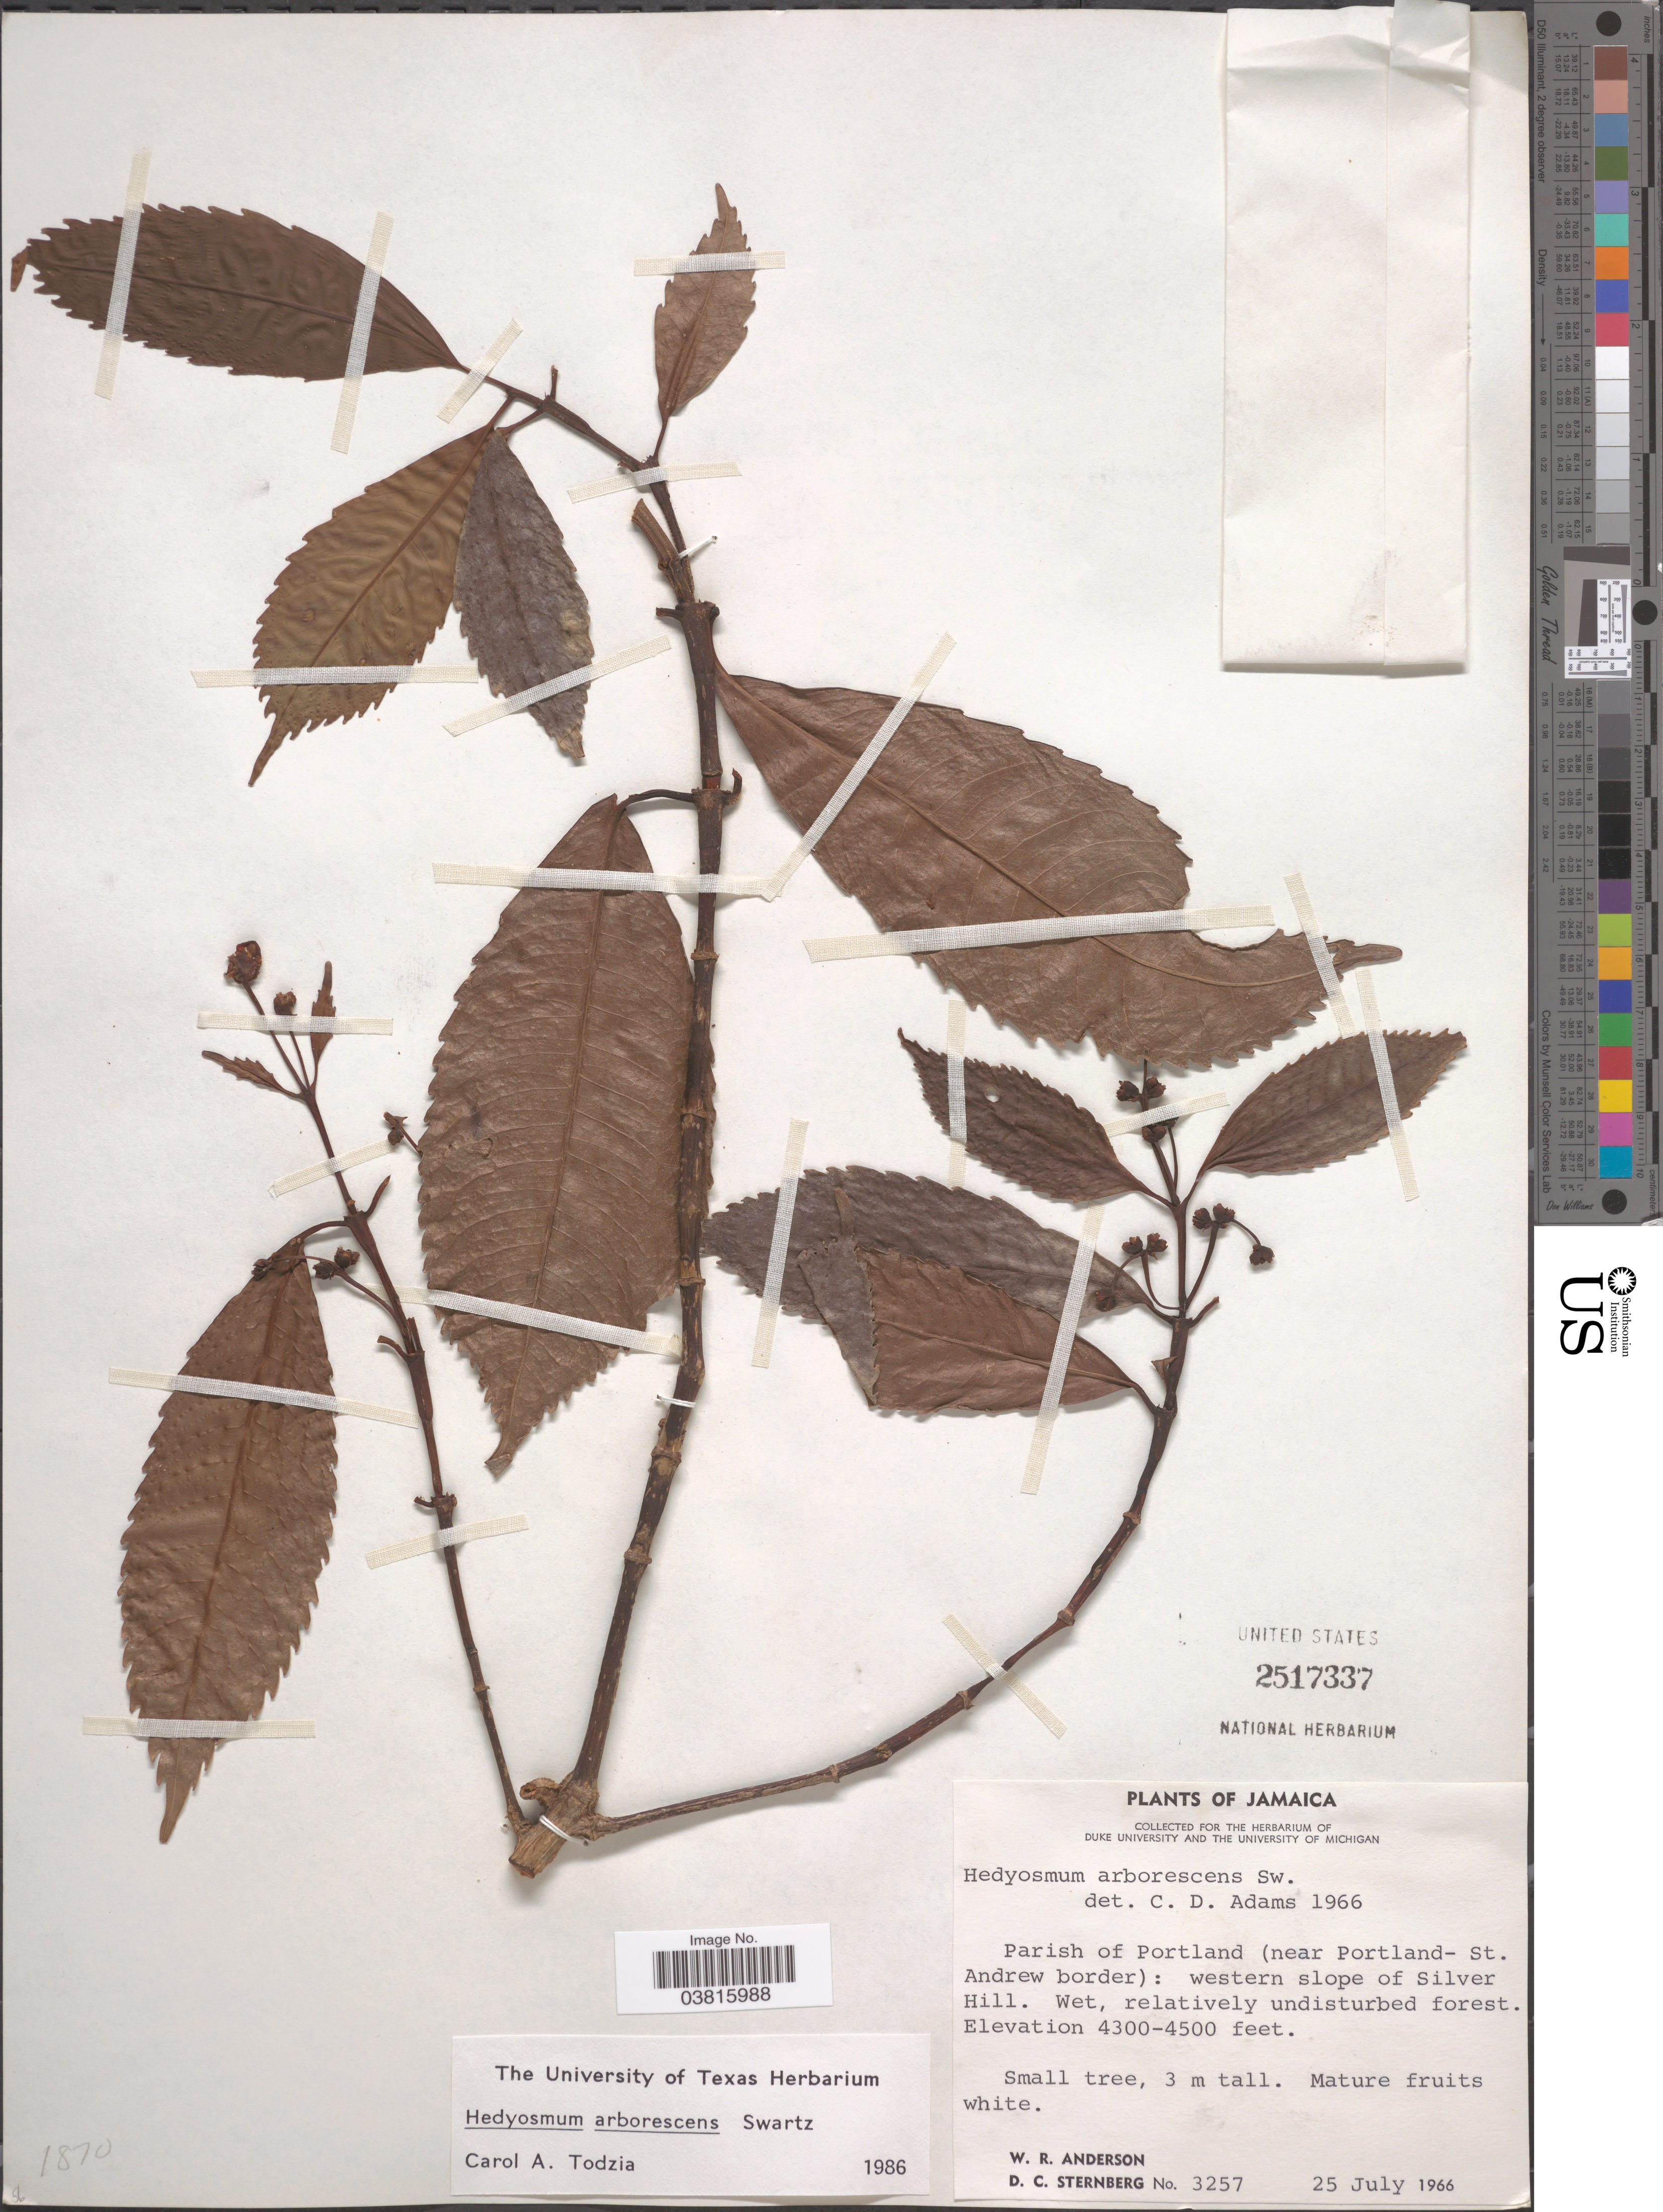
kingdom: Plantae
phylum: Tracheophyta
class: Magnoliopsida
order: Chloranthales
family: Chloranthaceae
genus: Hedyosmum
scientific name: Hedyosmum arborescens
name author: Sw.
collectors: W. Anderson & D. Sternberg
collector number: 3257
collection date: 1966-07-25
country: Jamaica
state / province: Portland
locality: Parish of Portland (near Portland- St. Andrew border); western slope of Silver Hill.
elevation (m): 1311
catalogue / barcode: US 2517337